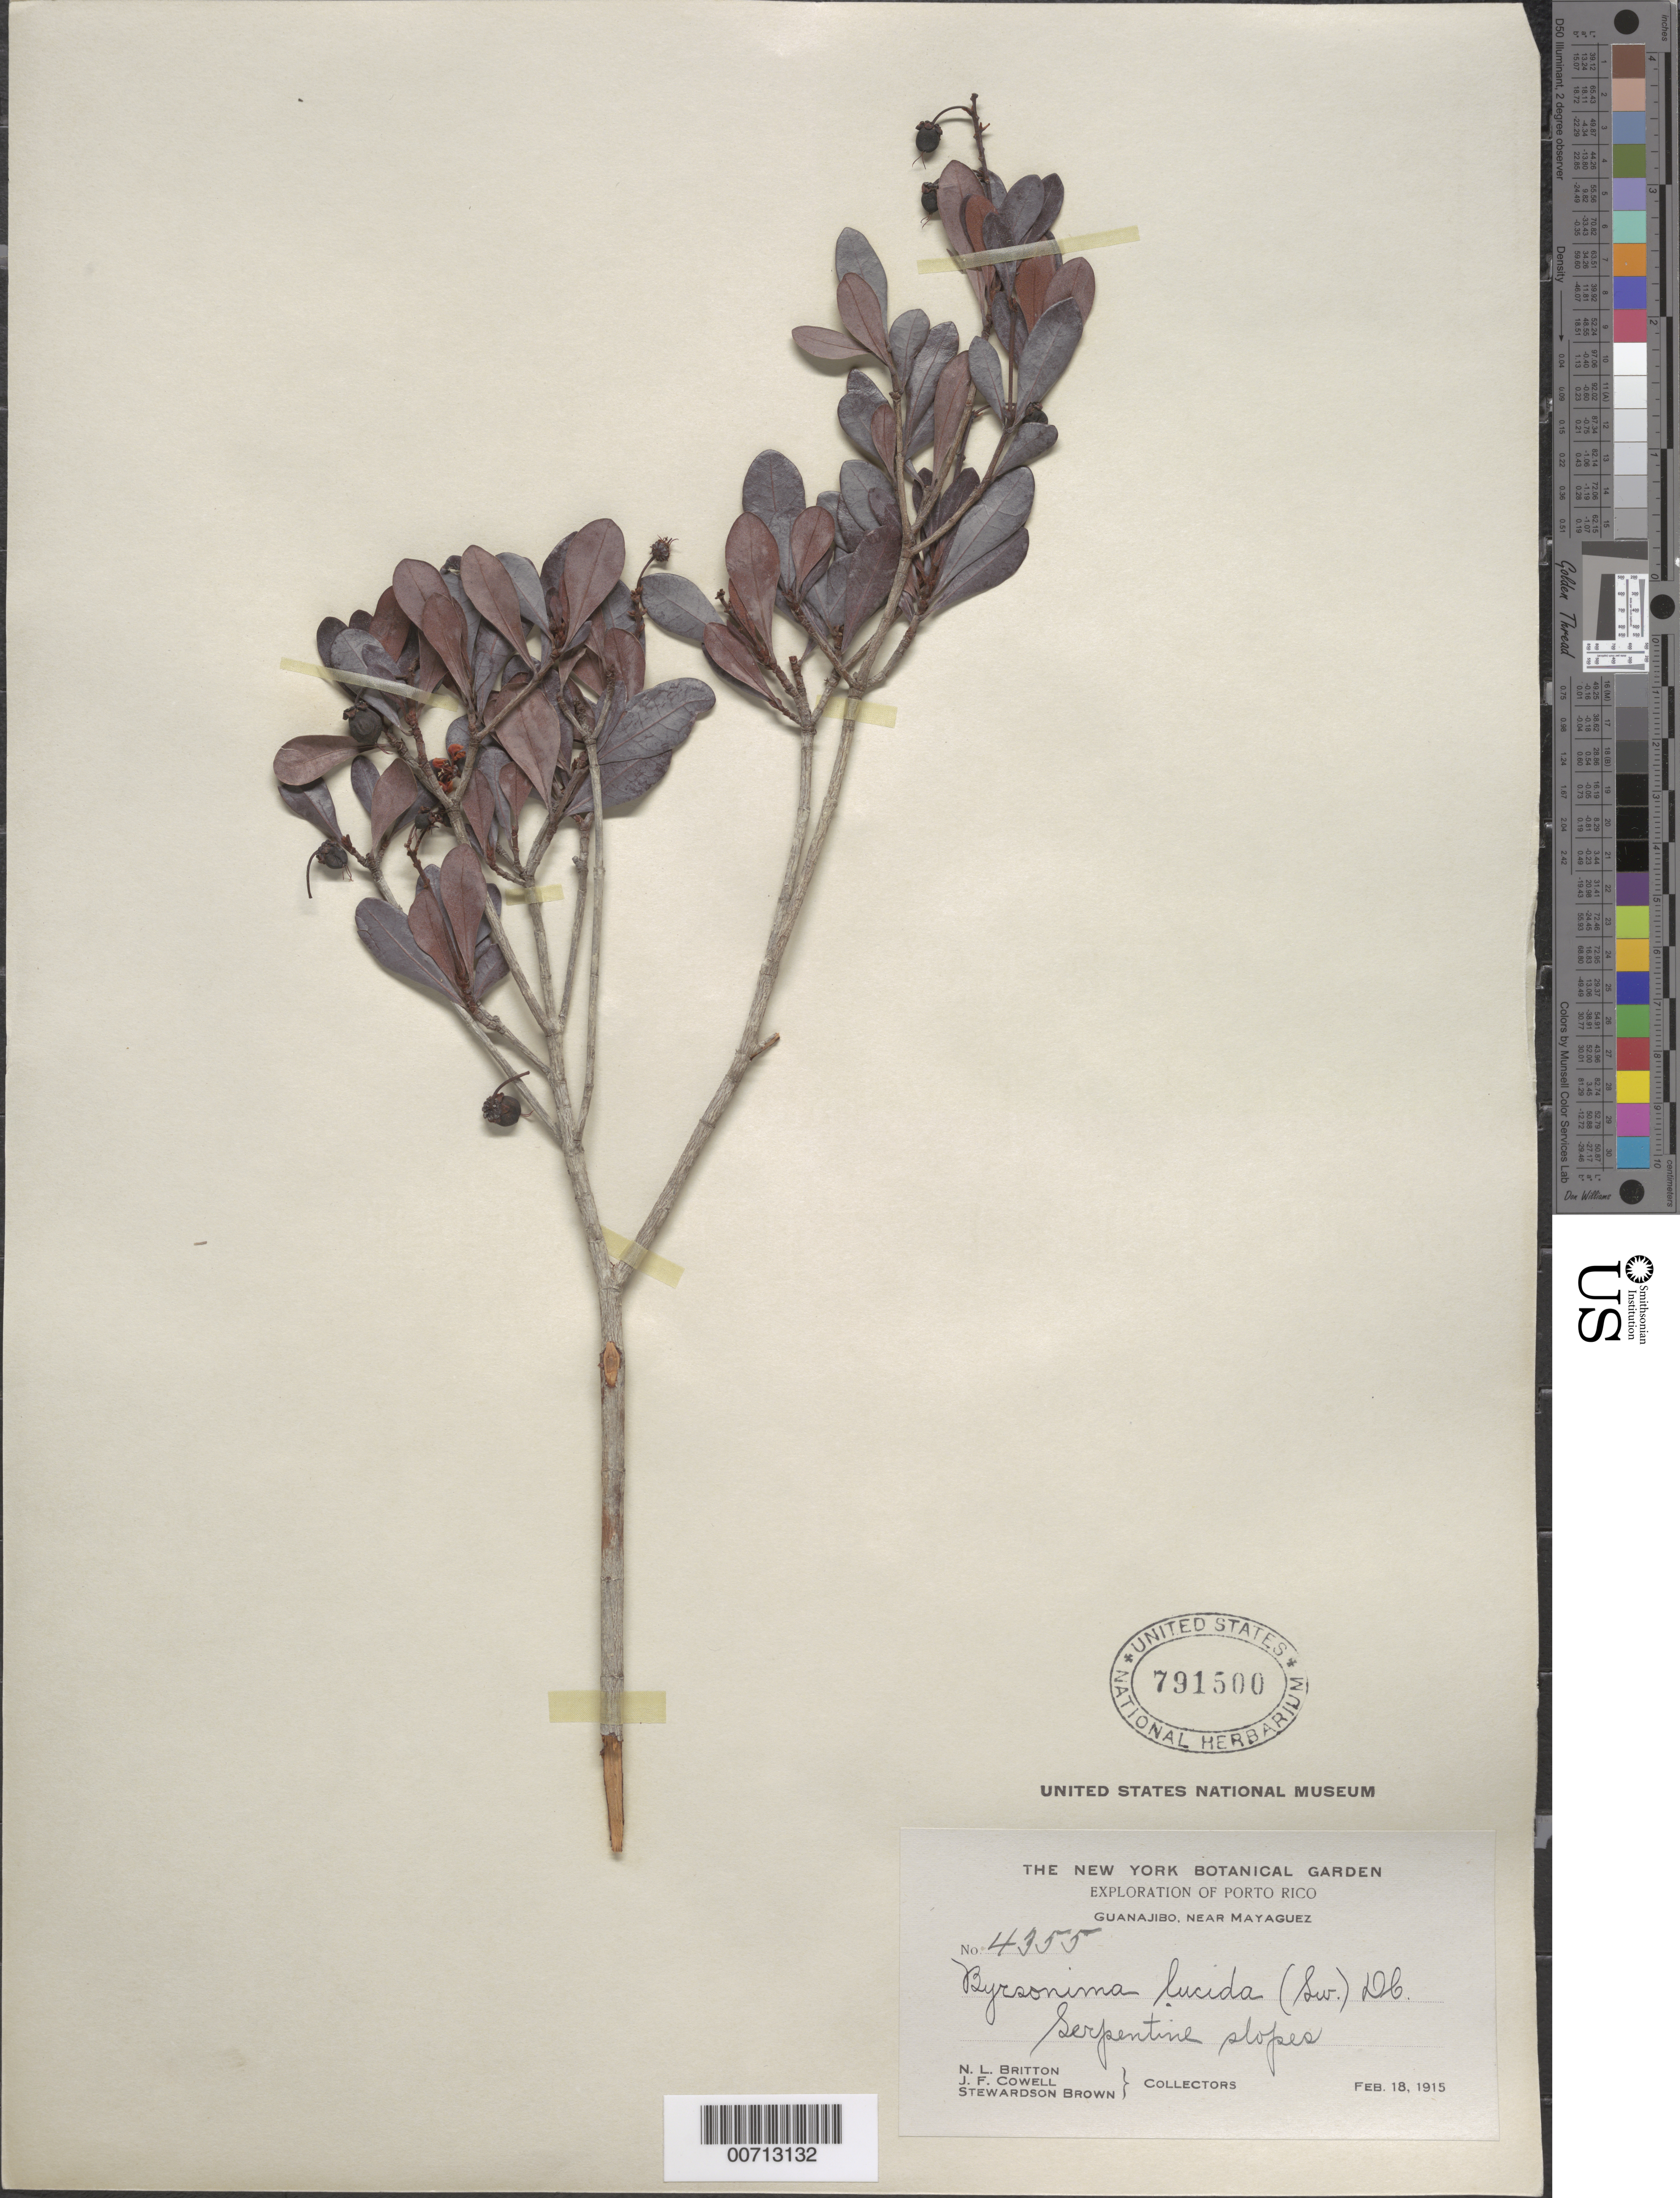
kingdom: Plantae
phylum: Tracheophyta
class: Magnoliopsida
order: Malpighiales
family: Malpighiaceae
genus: Byrsonima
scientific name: Byrsonima lucida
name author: (Mill.) DC.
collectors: N. Britton, J. F. Cowell & S. Brown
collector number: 4355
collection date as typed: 18 Feb 1915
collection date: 1915-02-18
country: Puerto Rico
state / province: Mayaguez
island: Greater Antilles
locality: Guanajibo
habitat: Serpentine slopes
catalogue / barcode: US 791500